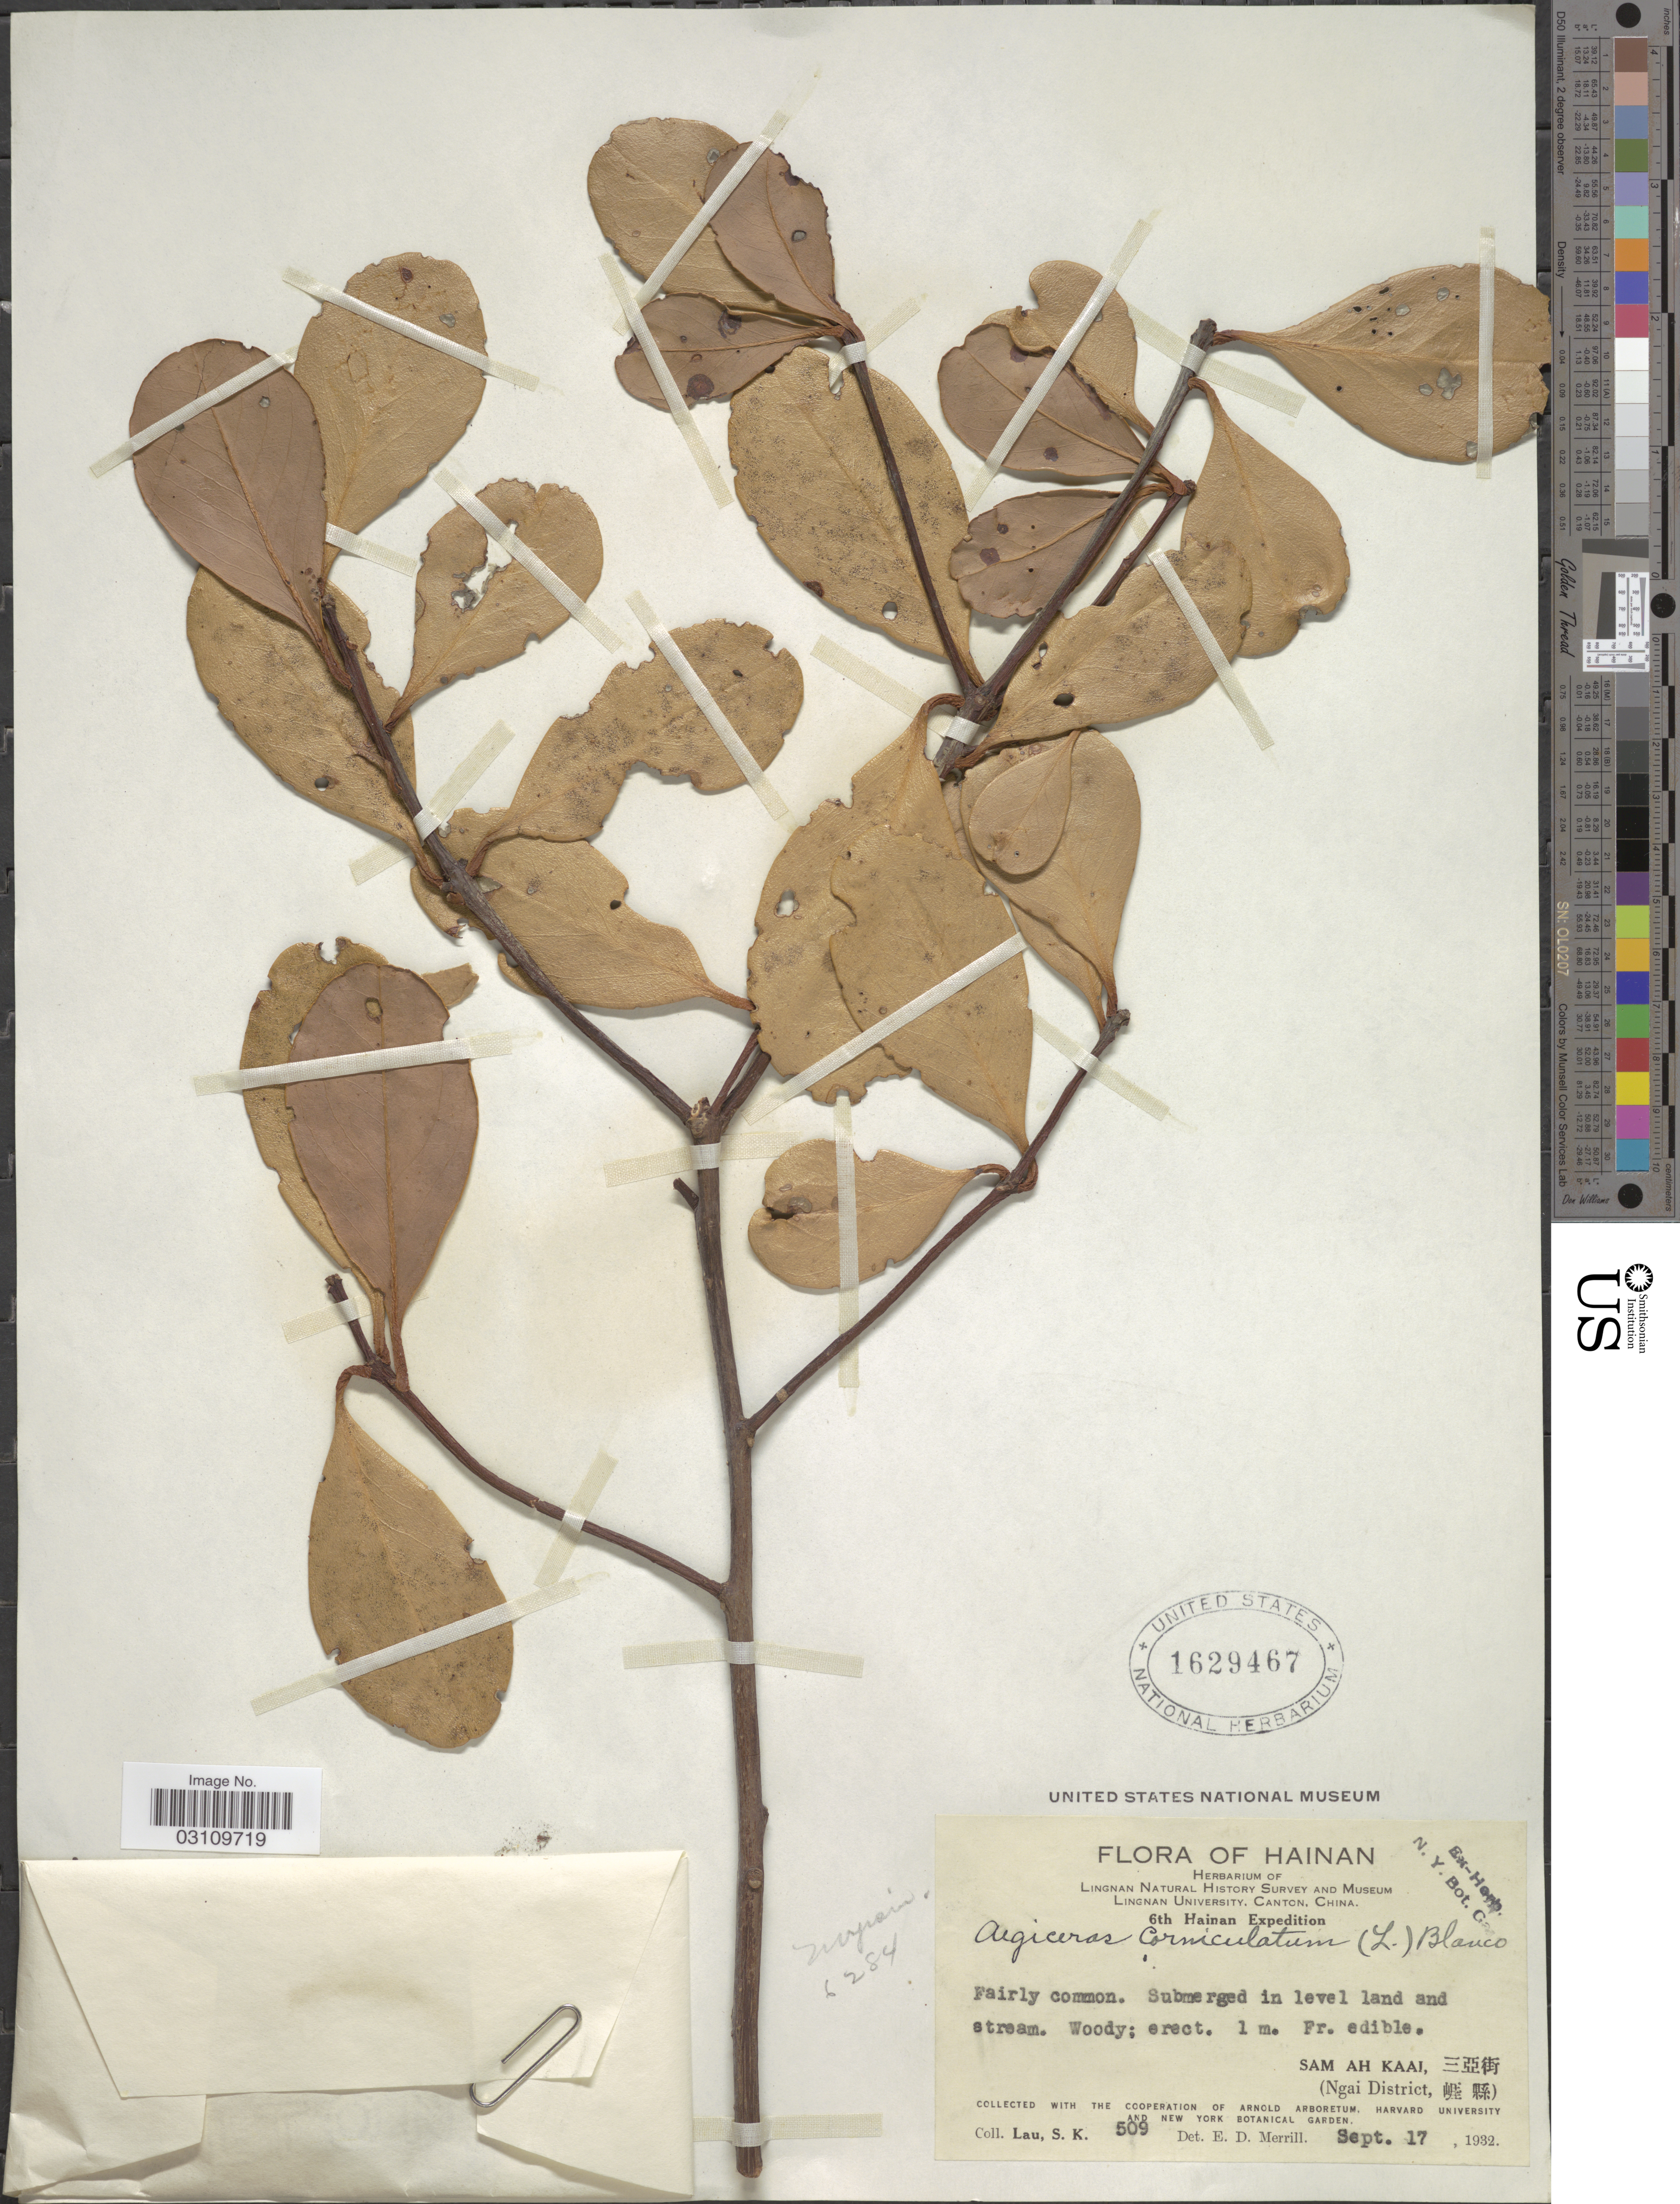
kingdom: Plantae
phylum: Tracheophyta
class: Magnoliopsida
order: Ericales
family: Primulaceae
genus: Aegiceras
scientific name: Aegiceras corniculatum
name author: (L.) Blanco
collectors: S. K. Lau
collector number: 509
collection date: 1932-09-17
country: China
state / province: Hainan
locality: Sam Ah Kaai (Ngai District).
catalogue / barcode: US 1629467